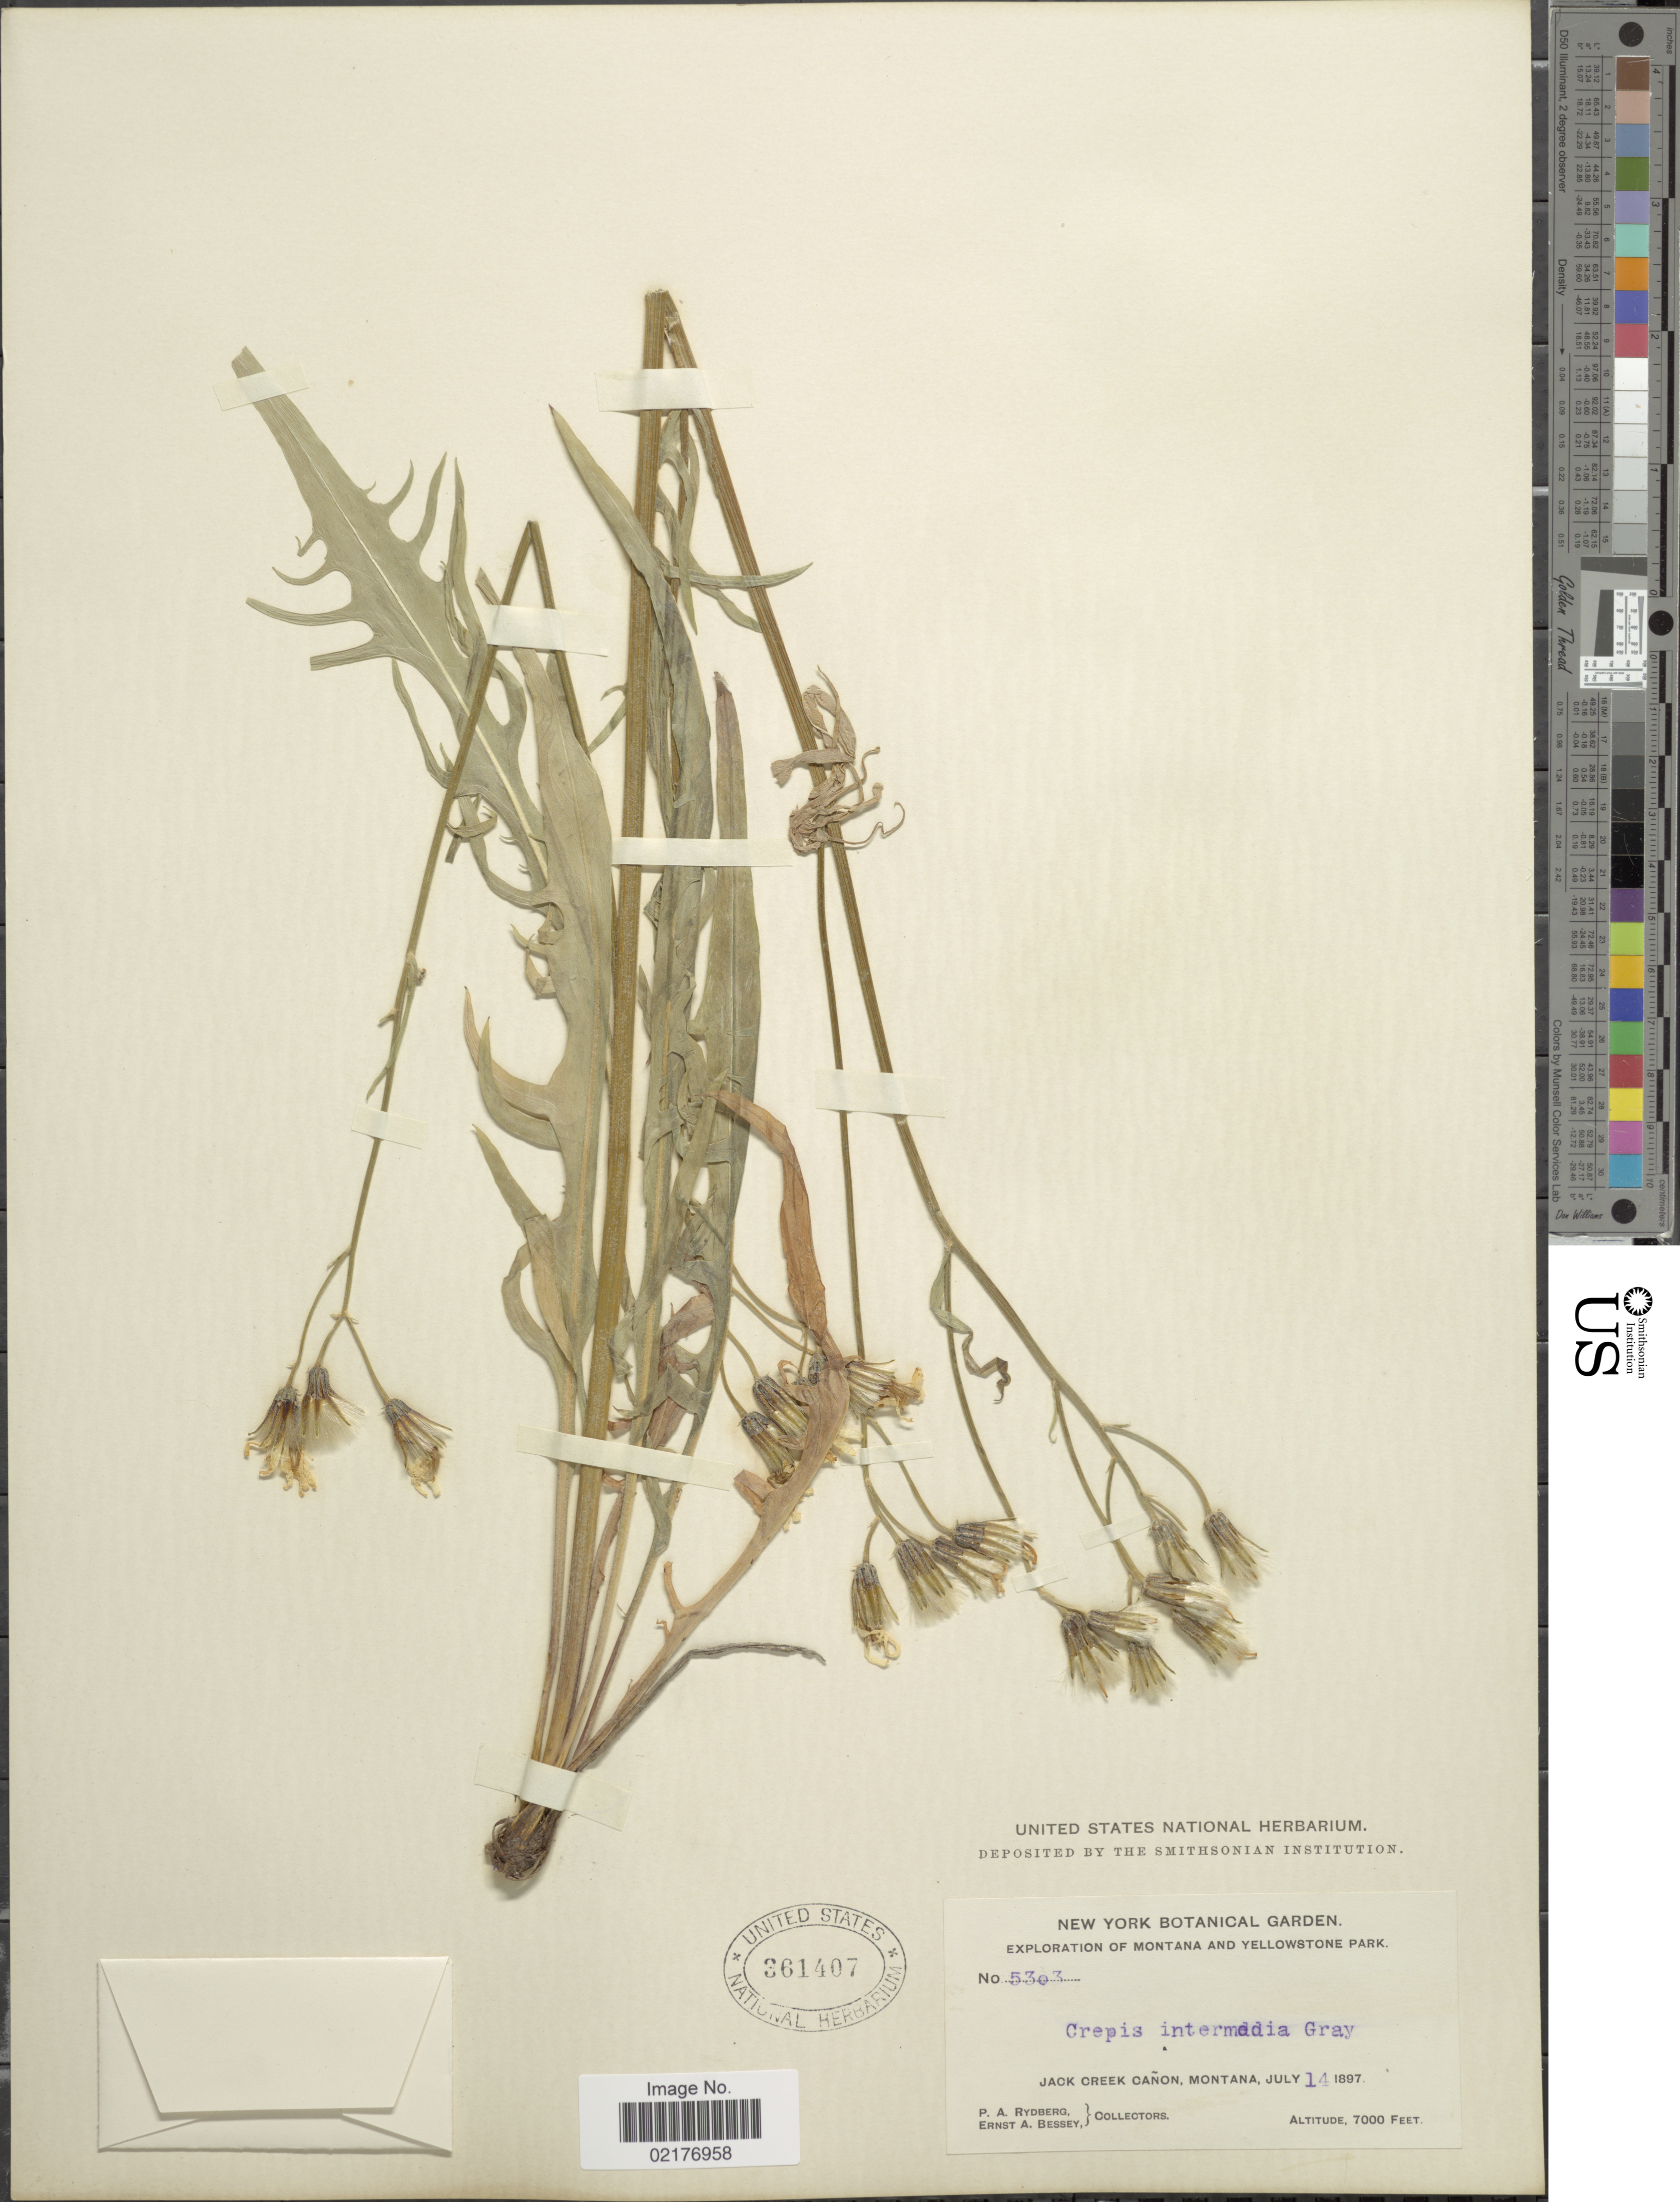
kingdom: Plantae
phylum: Tracheophyta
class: Magnoliopsida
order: Asterales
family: Asteraceae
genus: Crepis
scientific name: Crepis intermedia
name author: A. Gray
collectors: P. A. Rydberg & E. A. Bessey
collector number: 5303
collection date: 1897-07-14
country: United States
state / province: Montana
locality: Jack Creek Canon, Montana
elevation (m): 2134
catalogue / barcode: US 361407